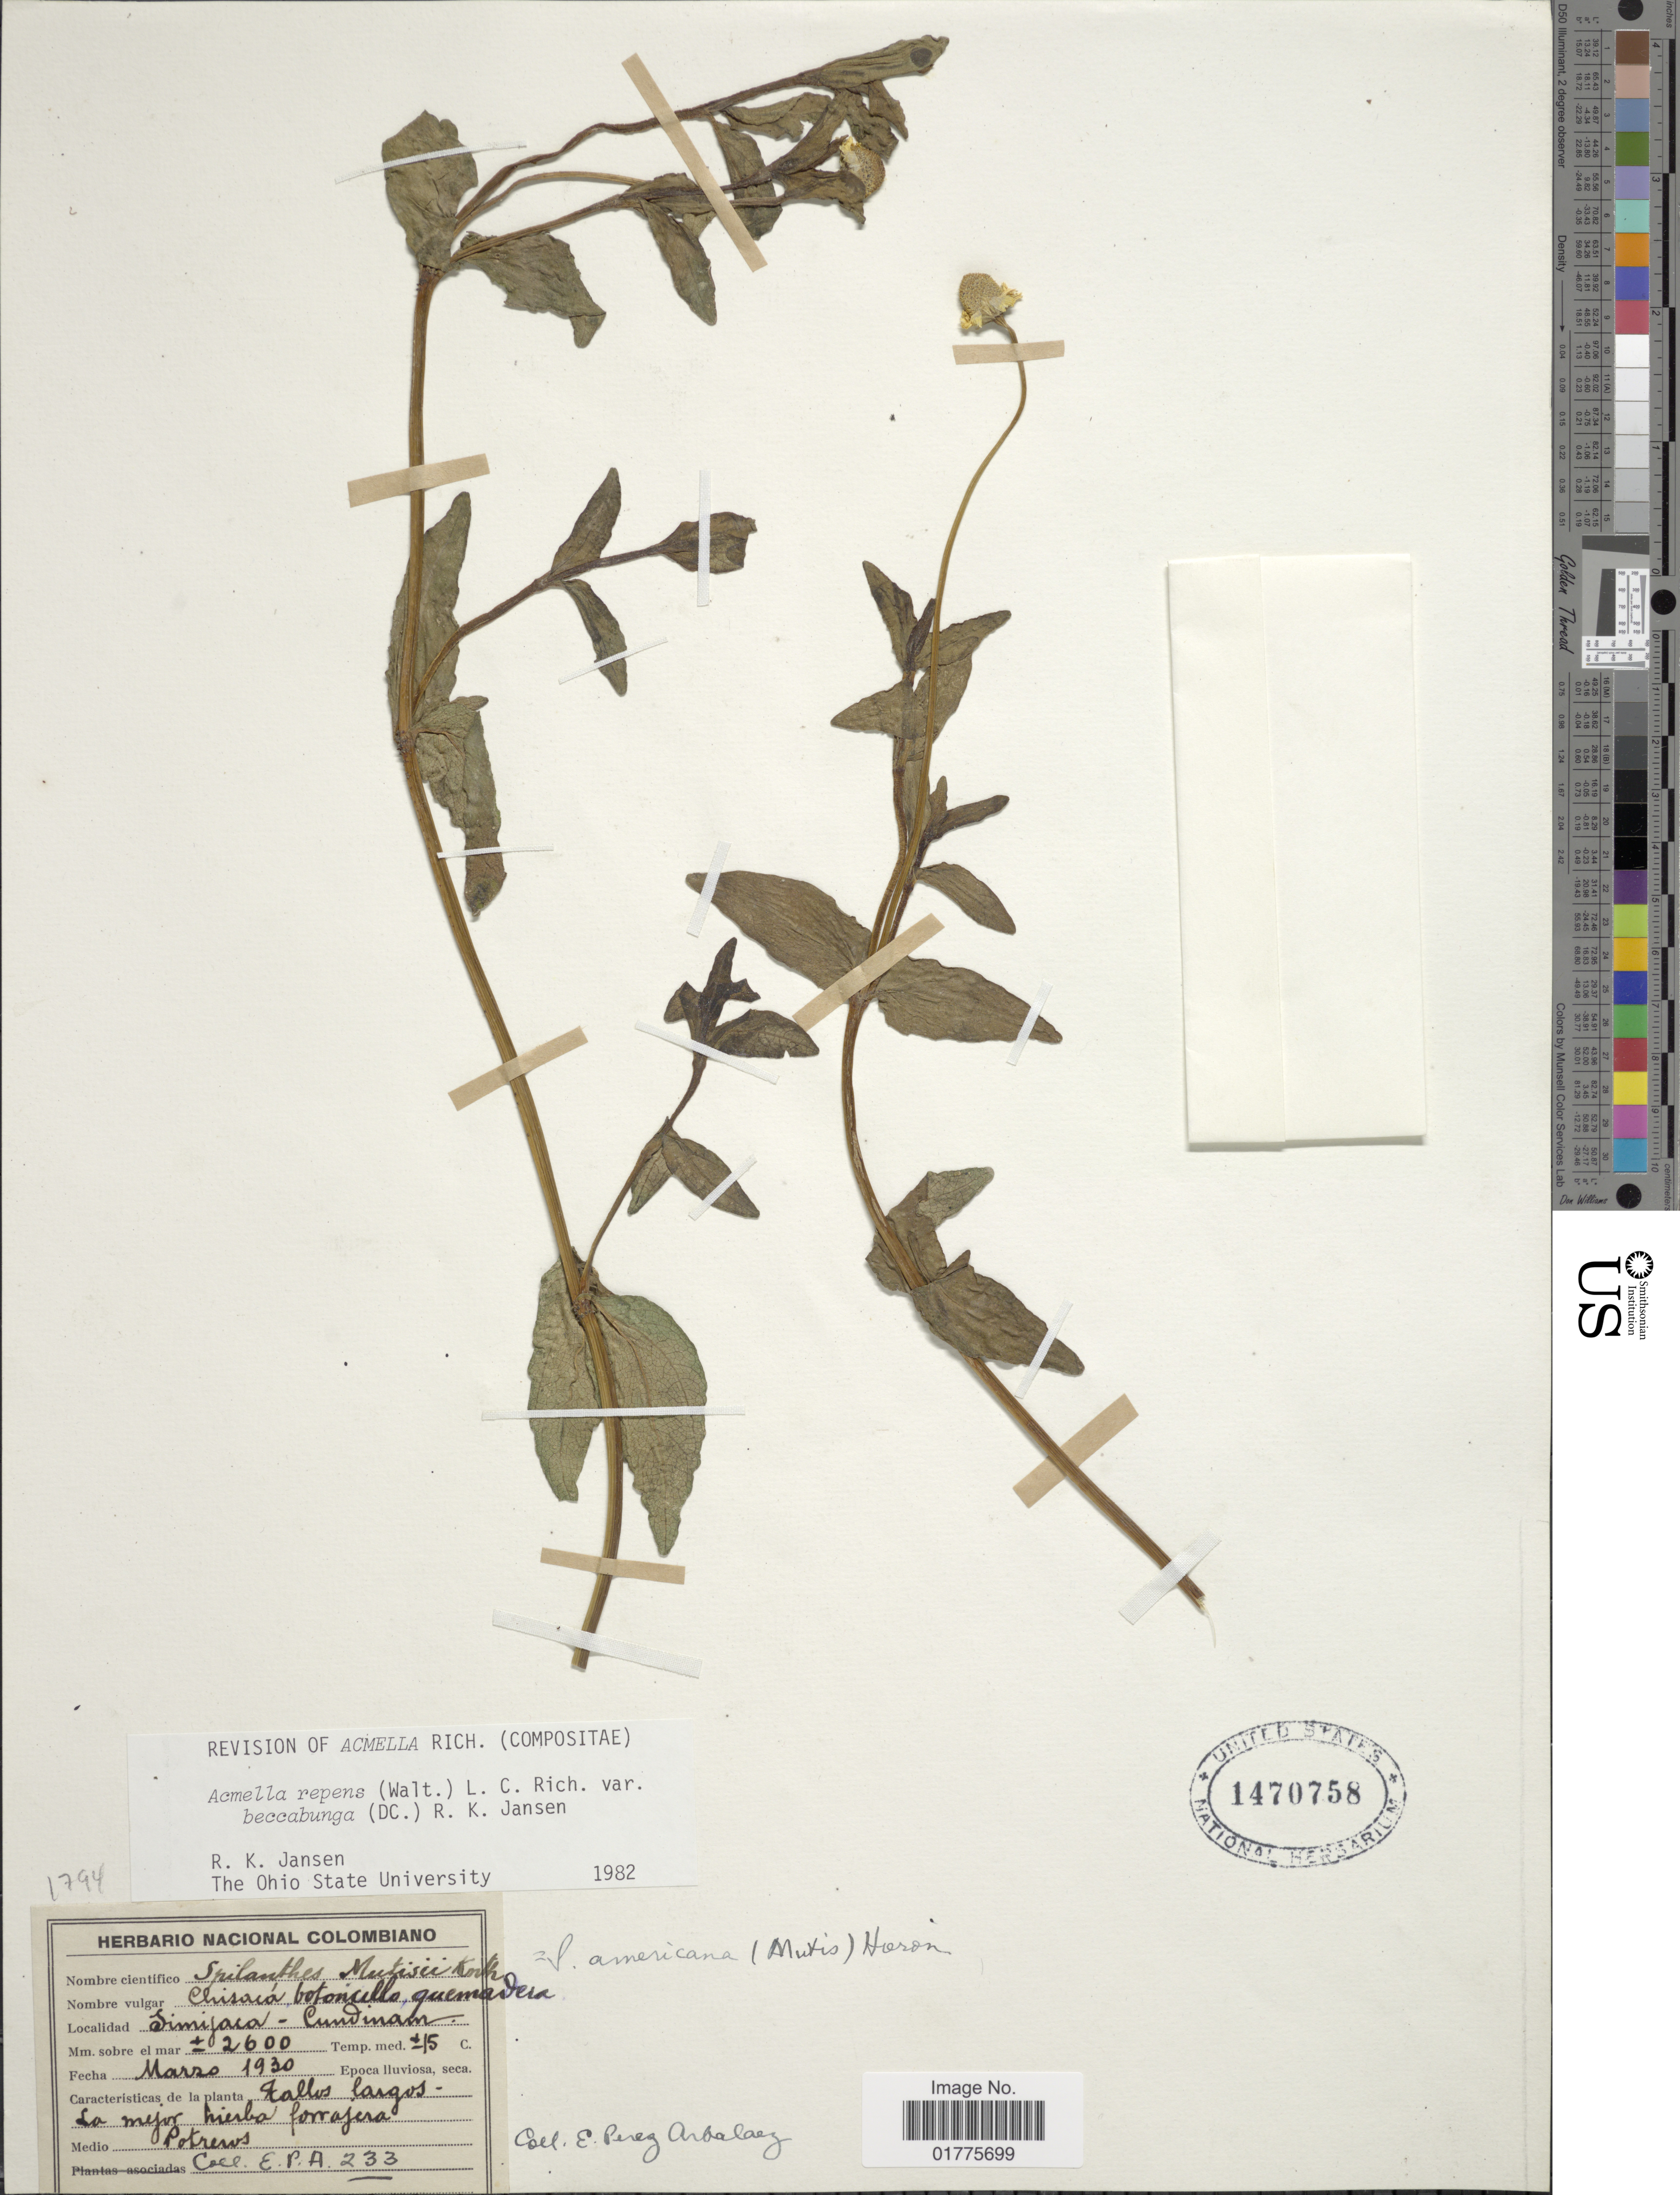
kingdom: Plantae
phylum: Tracheophyta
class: Magnoliopsida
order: Asterales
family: Asteraceae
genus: Acmella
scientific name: Acmella repens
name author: (Walter) Rich.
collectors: E. Arbalaez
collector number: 233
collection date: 1930-03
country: Colombia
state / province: Cundinamarca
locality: Simijaca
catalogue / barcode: US 1470758